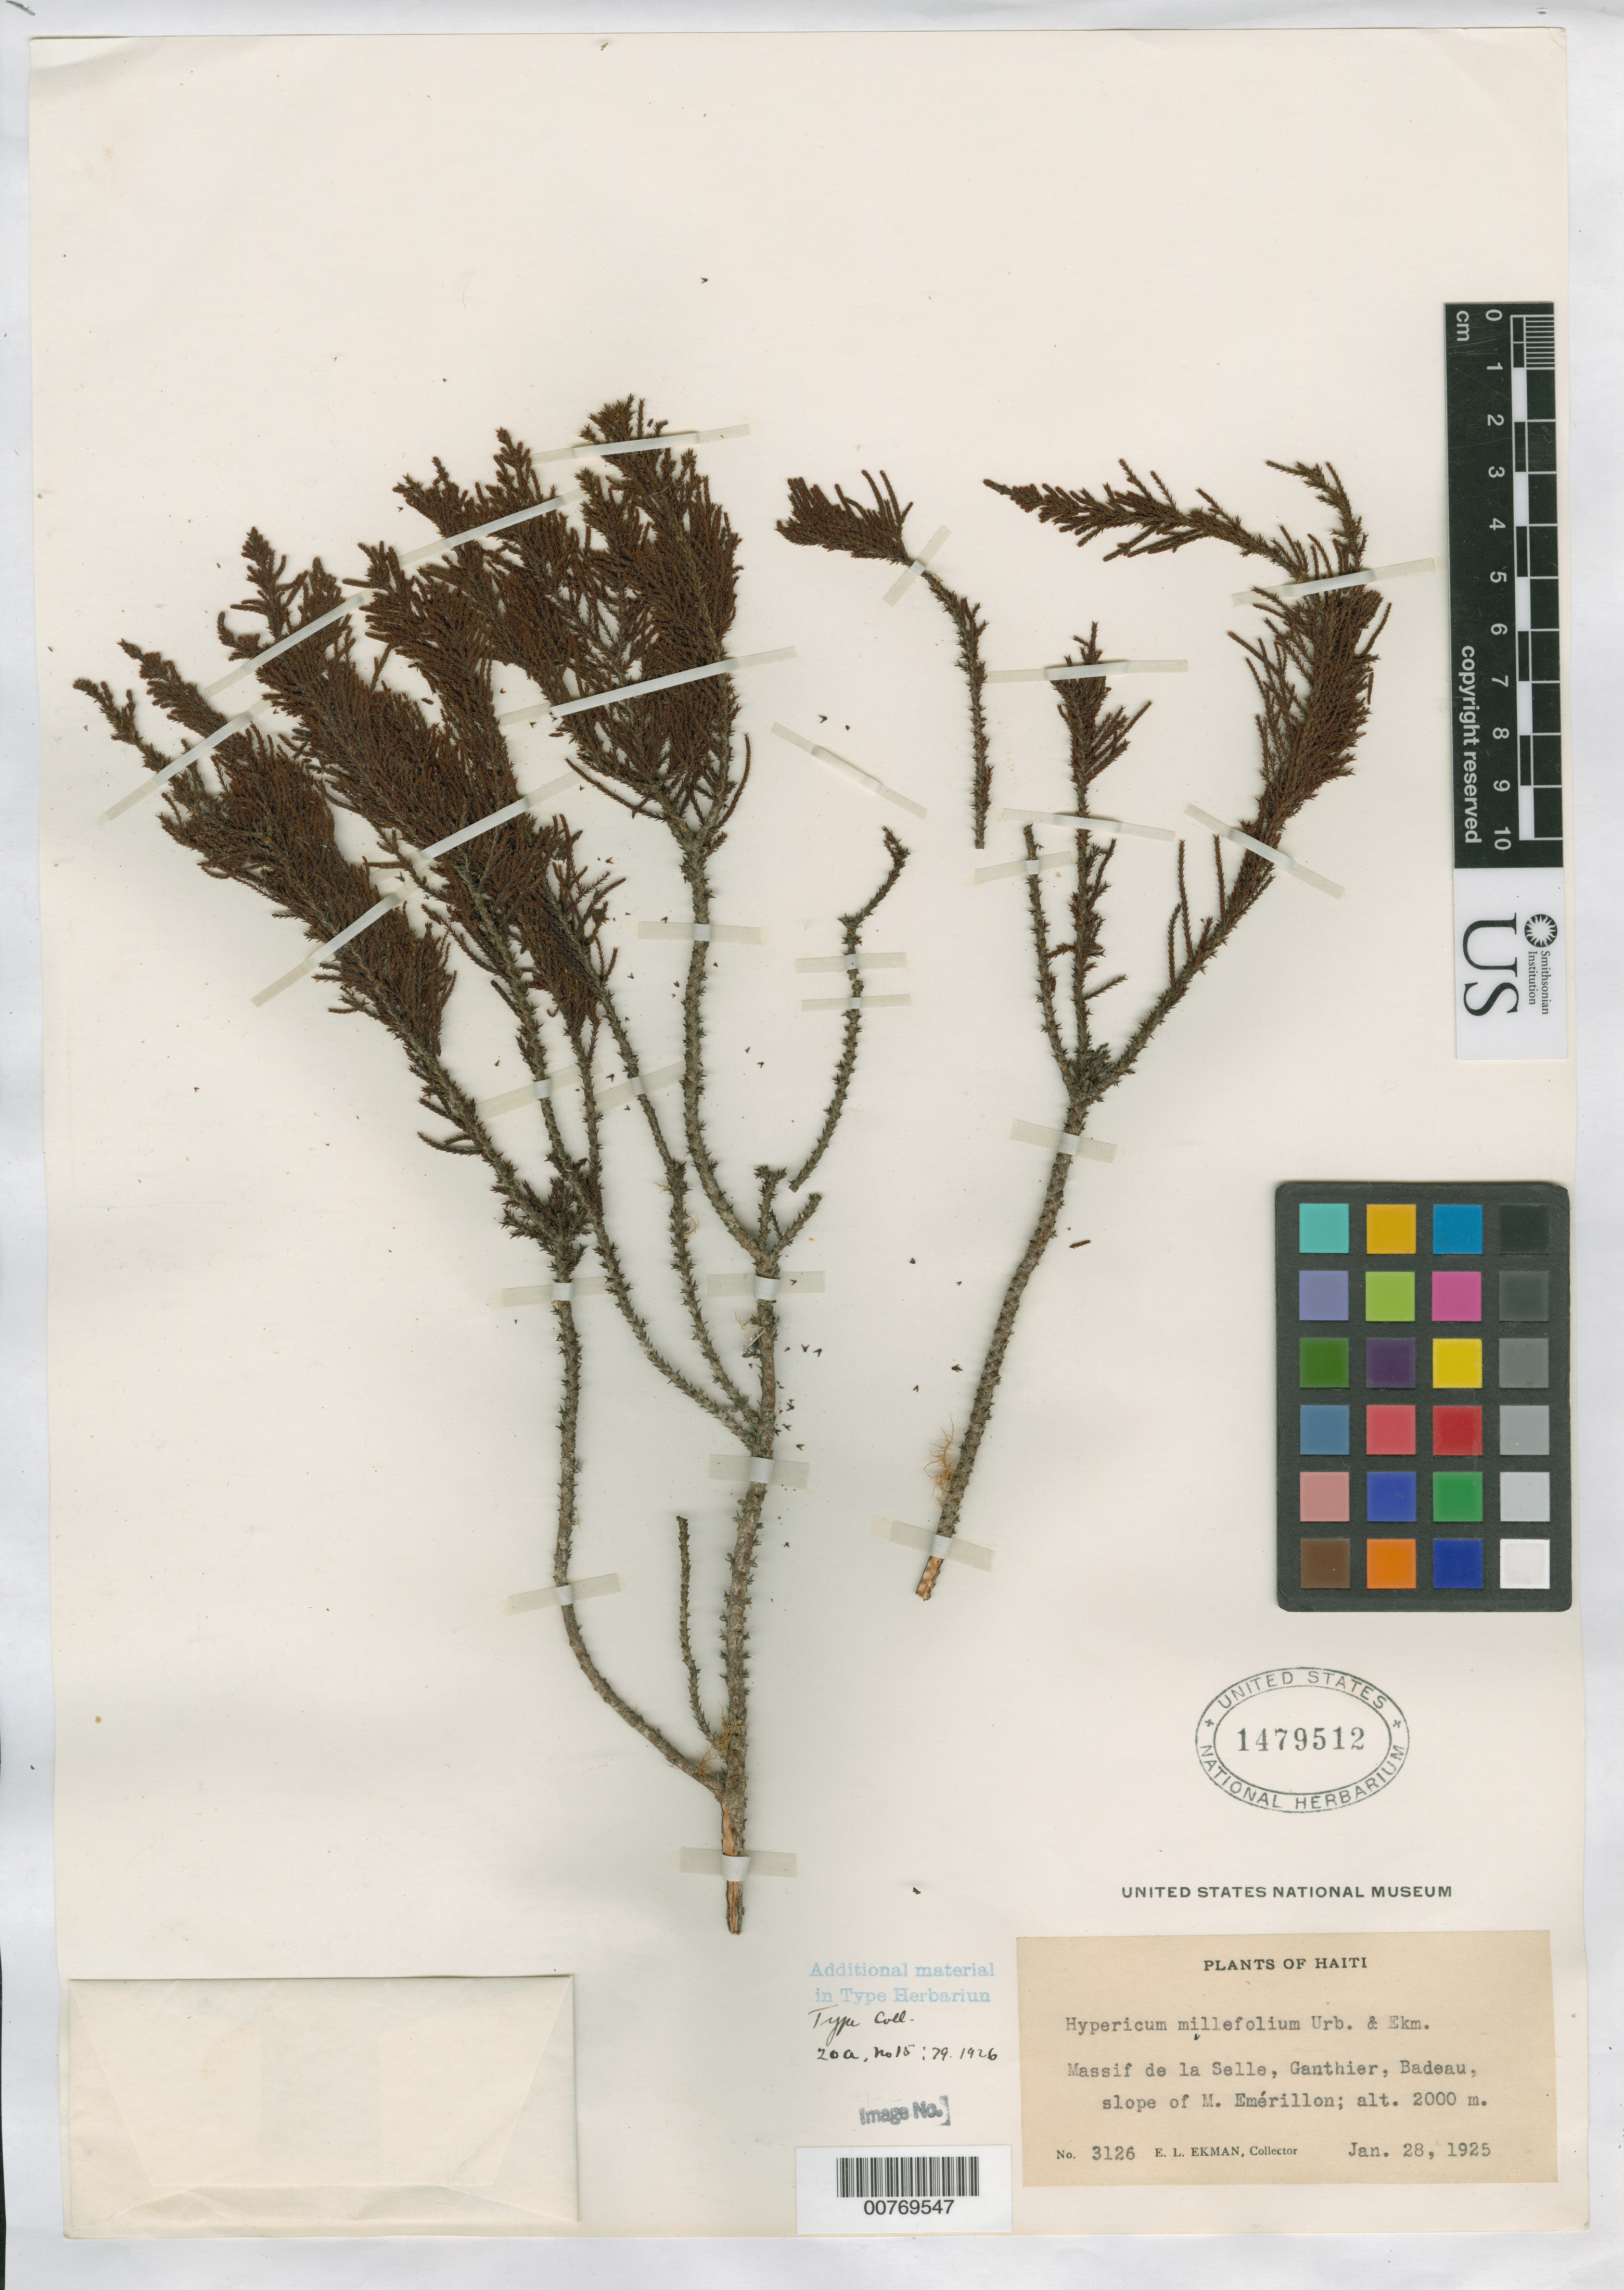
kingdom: Plantae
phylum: Tracheophyta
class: Magnoliopsida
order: Malpighiales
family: Hypericaceae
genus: Hypericum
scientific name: Hypericum millefolium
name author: Urb. & Ekman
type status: Isotype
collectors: E. L. Ekman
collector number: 3126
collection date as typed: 28 Jan 1925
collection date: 1925-01-28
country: Haiti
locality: Massif de La Selle, Ganthier, Badeau, slope of Morne Emerillon.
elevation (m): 2000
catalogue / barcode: US 1479512